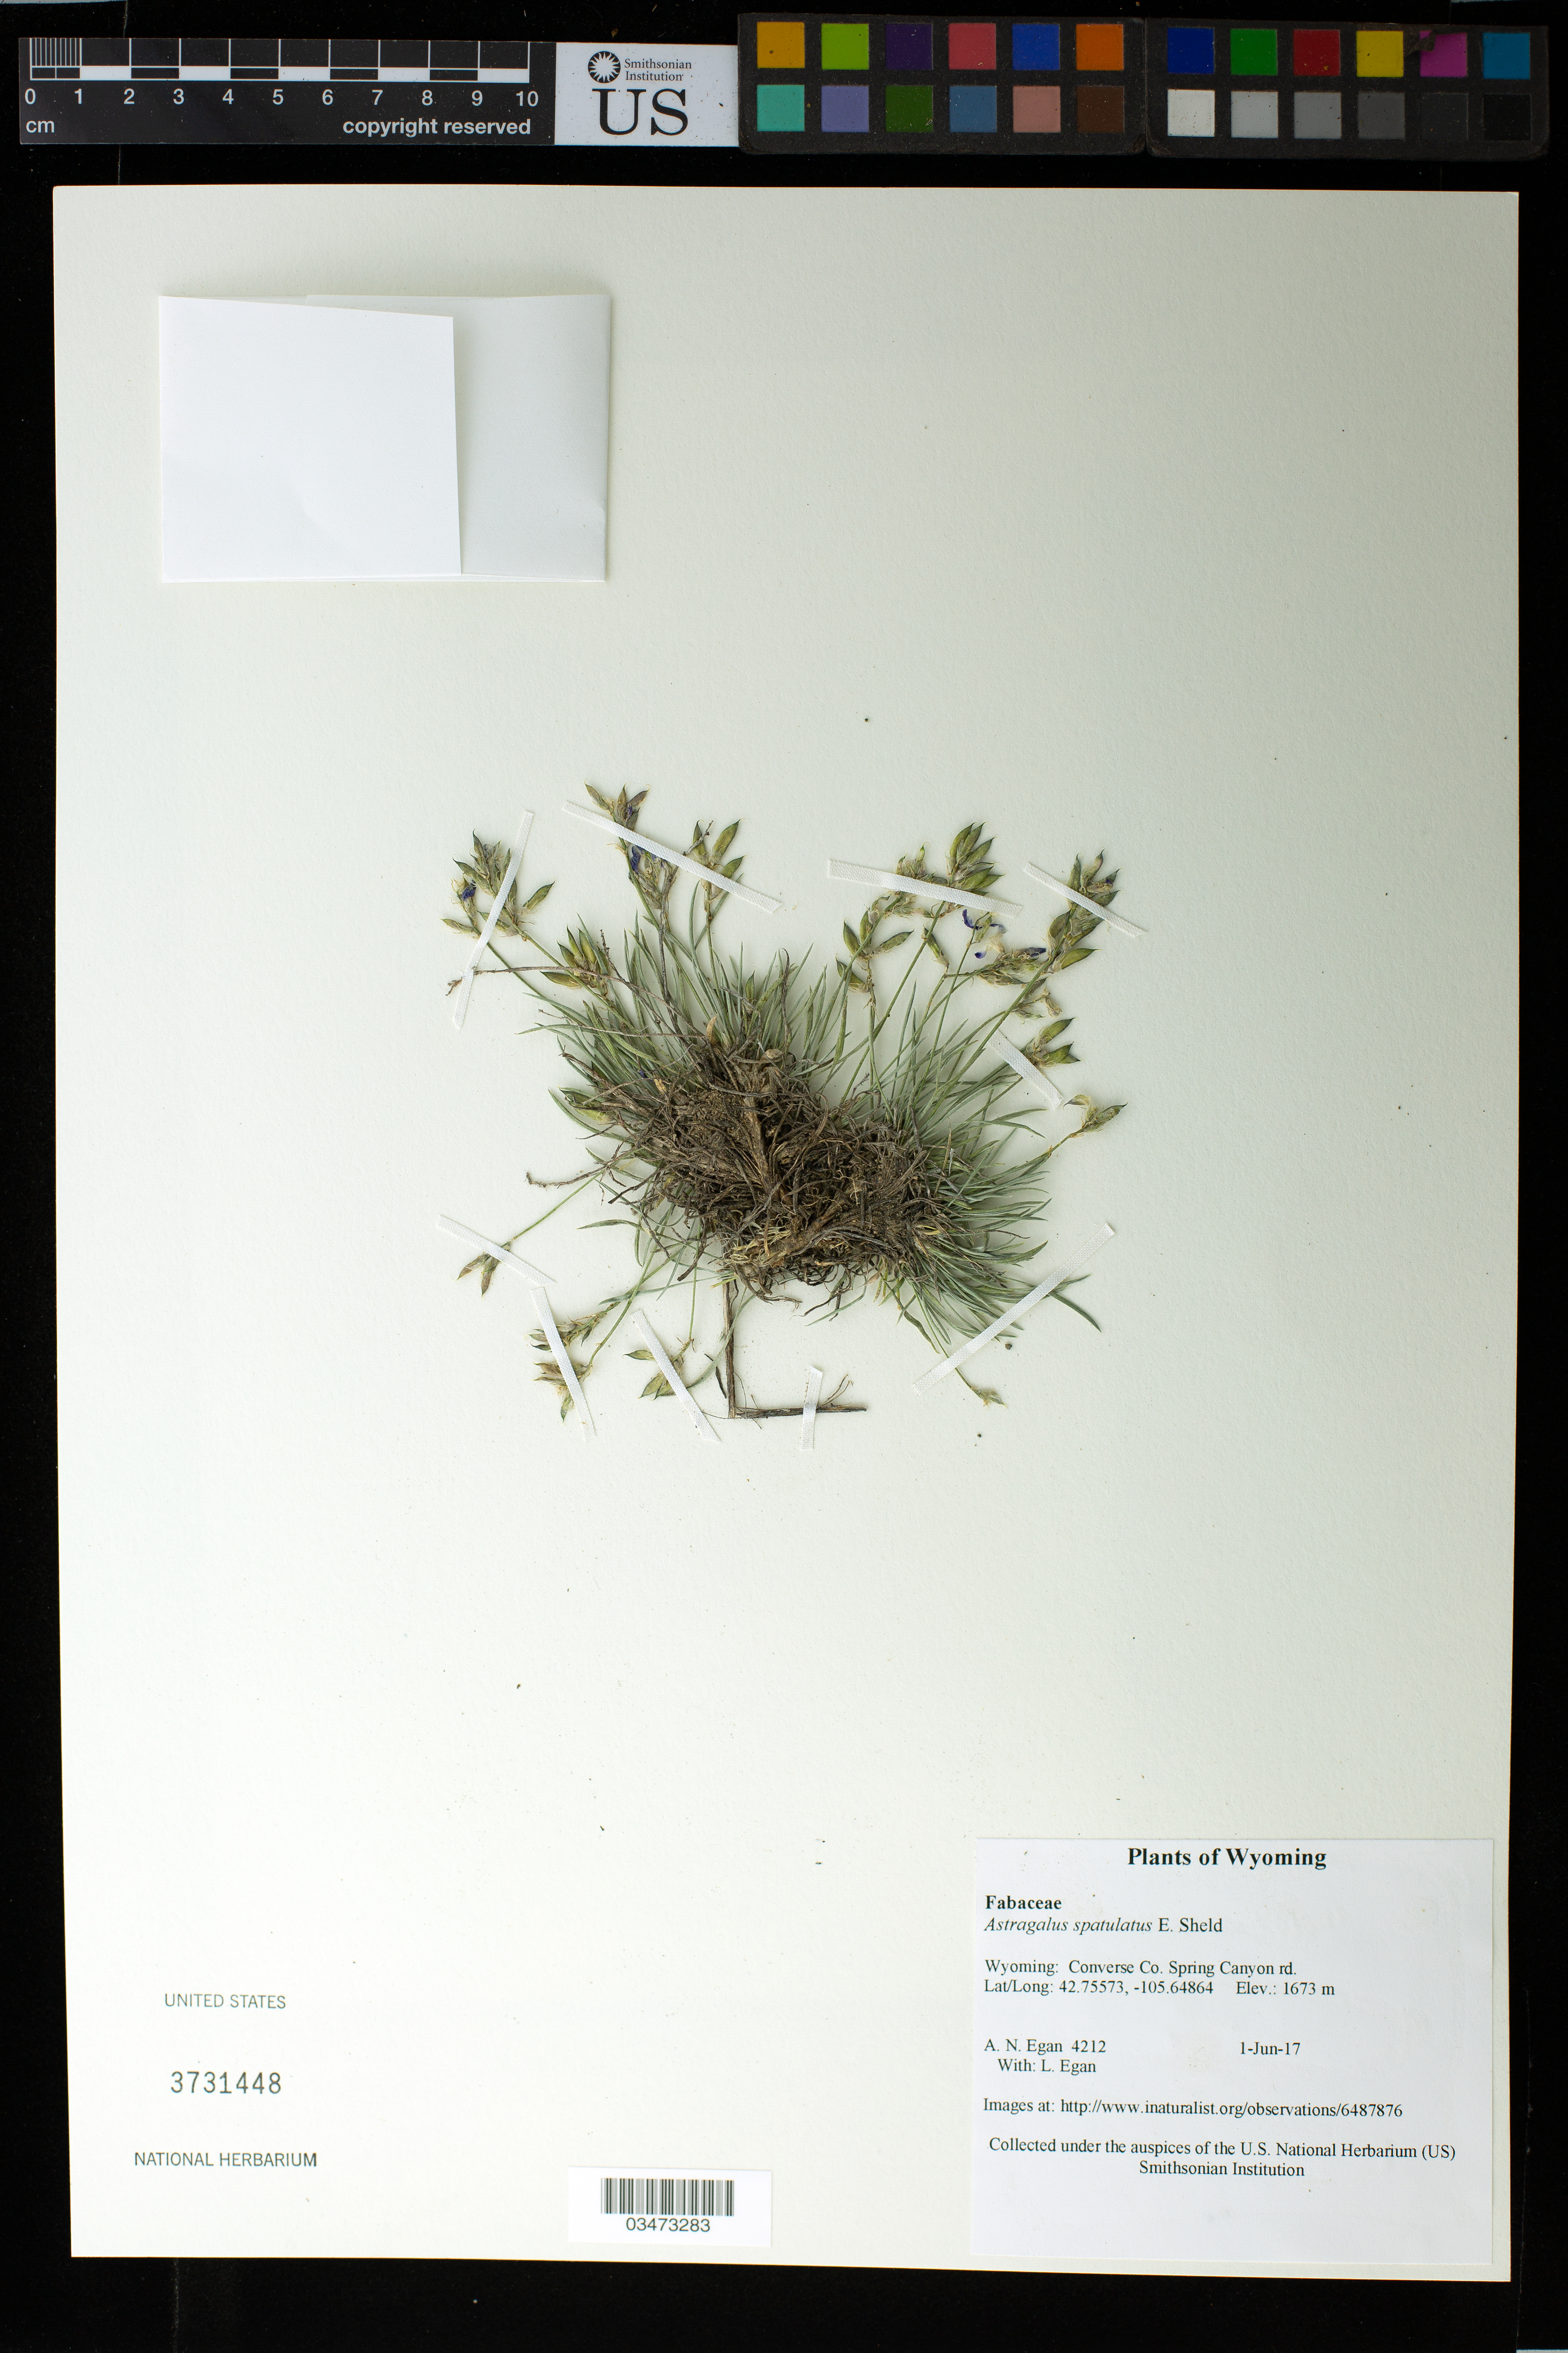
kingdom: Plantae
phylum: Tracheophyta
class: Magnoliopsida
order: Fabales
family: Fabaceae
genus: Astragalus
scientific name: Astragalus spatulatus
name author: E. Sheld.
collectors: A. N. Egan & L. Egan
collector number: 4212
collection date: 2017-06-01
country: United States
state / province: Wyoming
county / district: Converse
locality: Spring Canyon rd.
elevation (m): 1673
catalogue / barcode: US 3731448